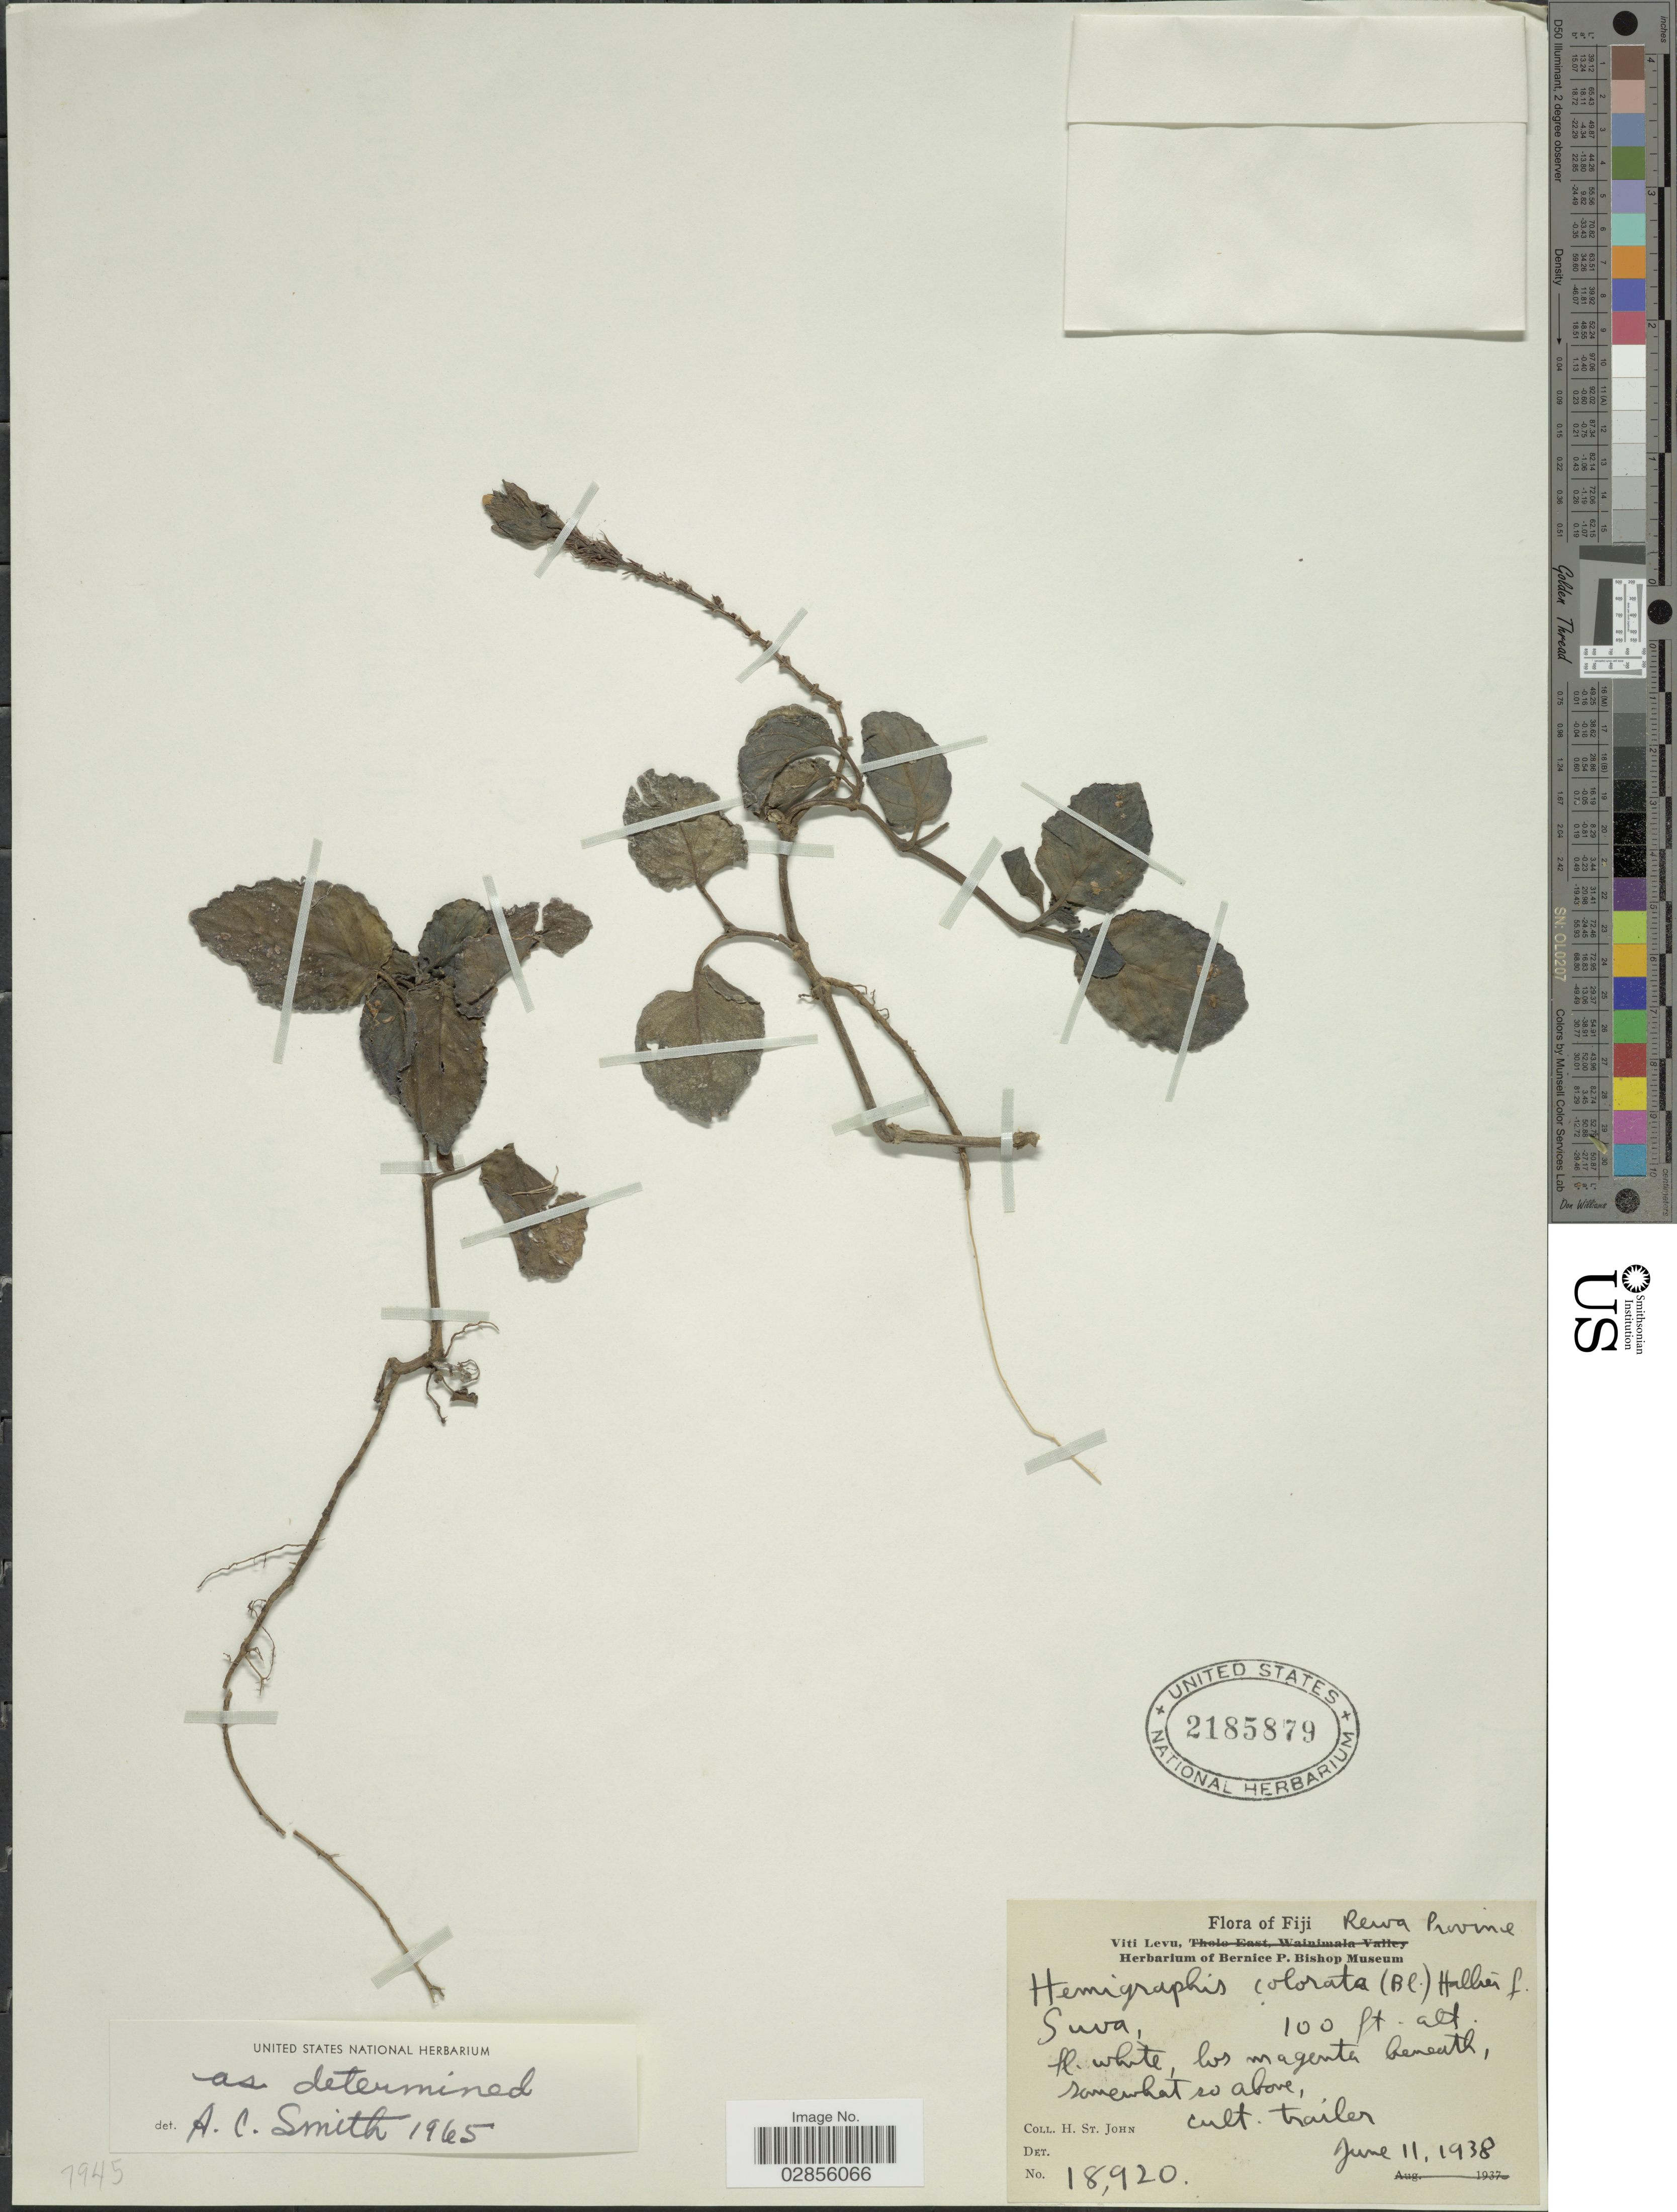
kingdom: Plantae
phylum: Tracheophyta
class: Magnoliopsida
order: Lamiales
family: Acanthaceae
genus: Strobilanthes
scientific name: Strobilanthes alternata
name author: (Burm. f.) Moylan ex J.R.I. Wood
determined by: Wagner, W. L., (BOT), Smithsonian Institution - National Museum of Natural History (UNITED STATES)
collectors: H. St. John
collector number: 18920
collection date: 1938-06-11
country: Fiji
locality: Rewa Province. Viti Levu. Suva. Los magenta beneath, somewhat so above, cult. trailer.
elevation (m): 30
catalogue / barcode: US 2185879